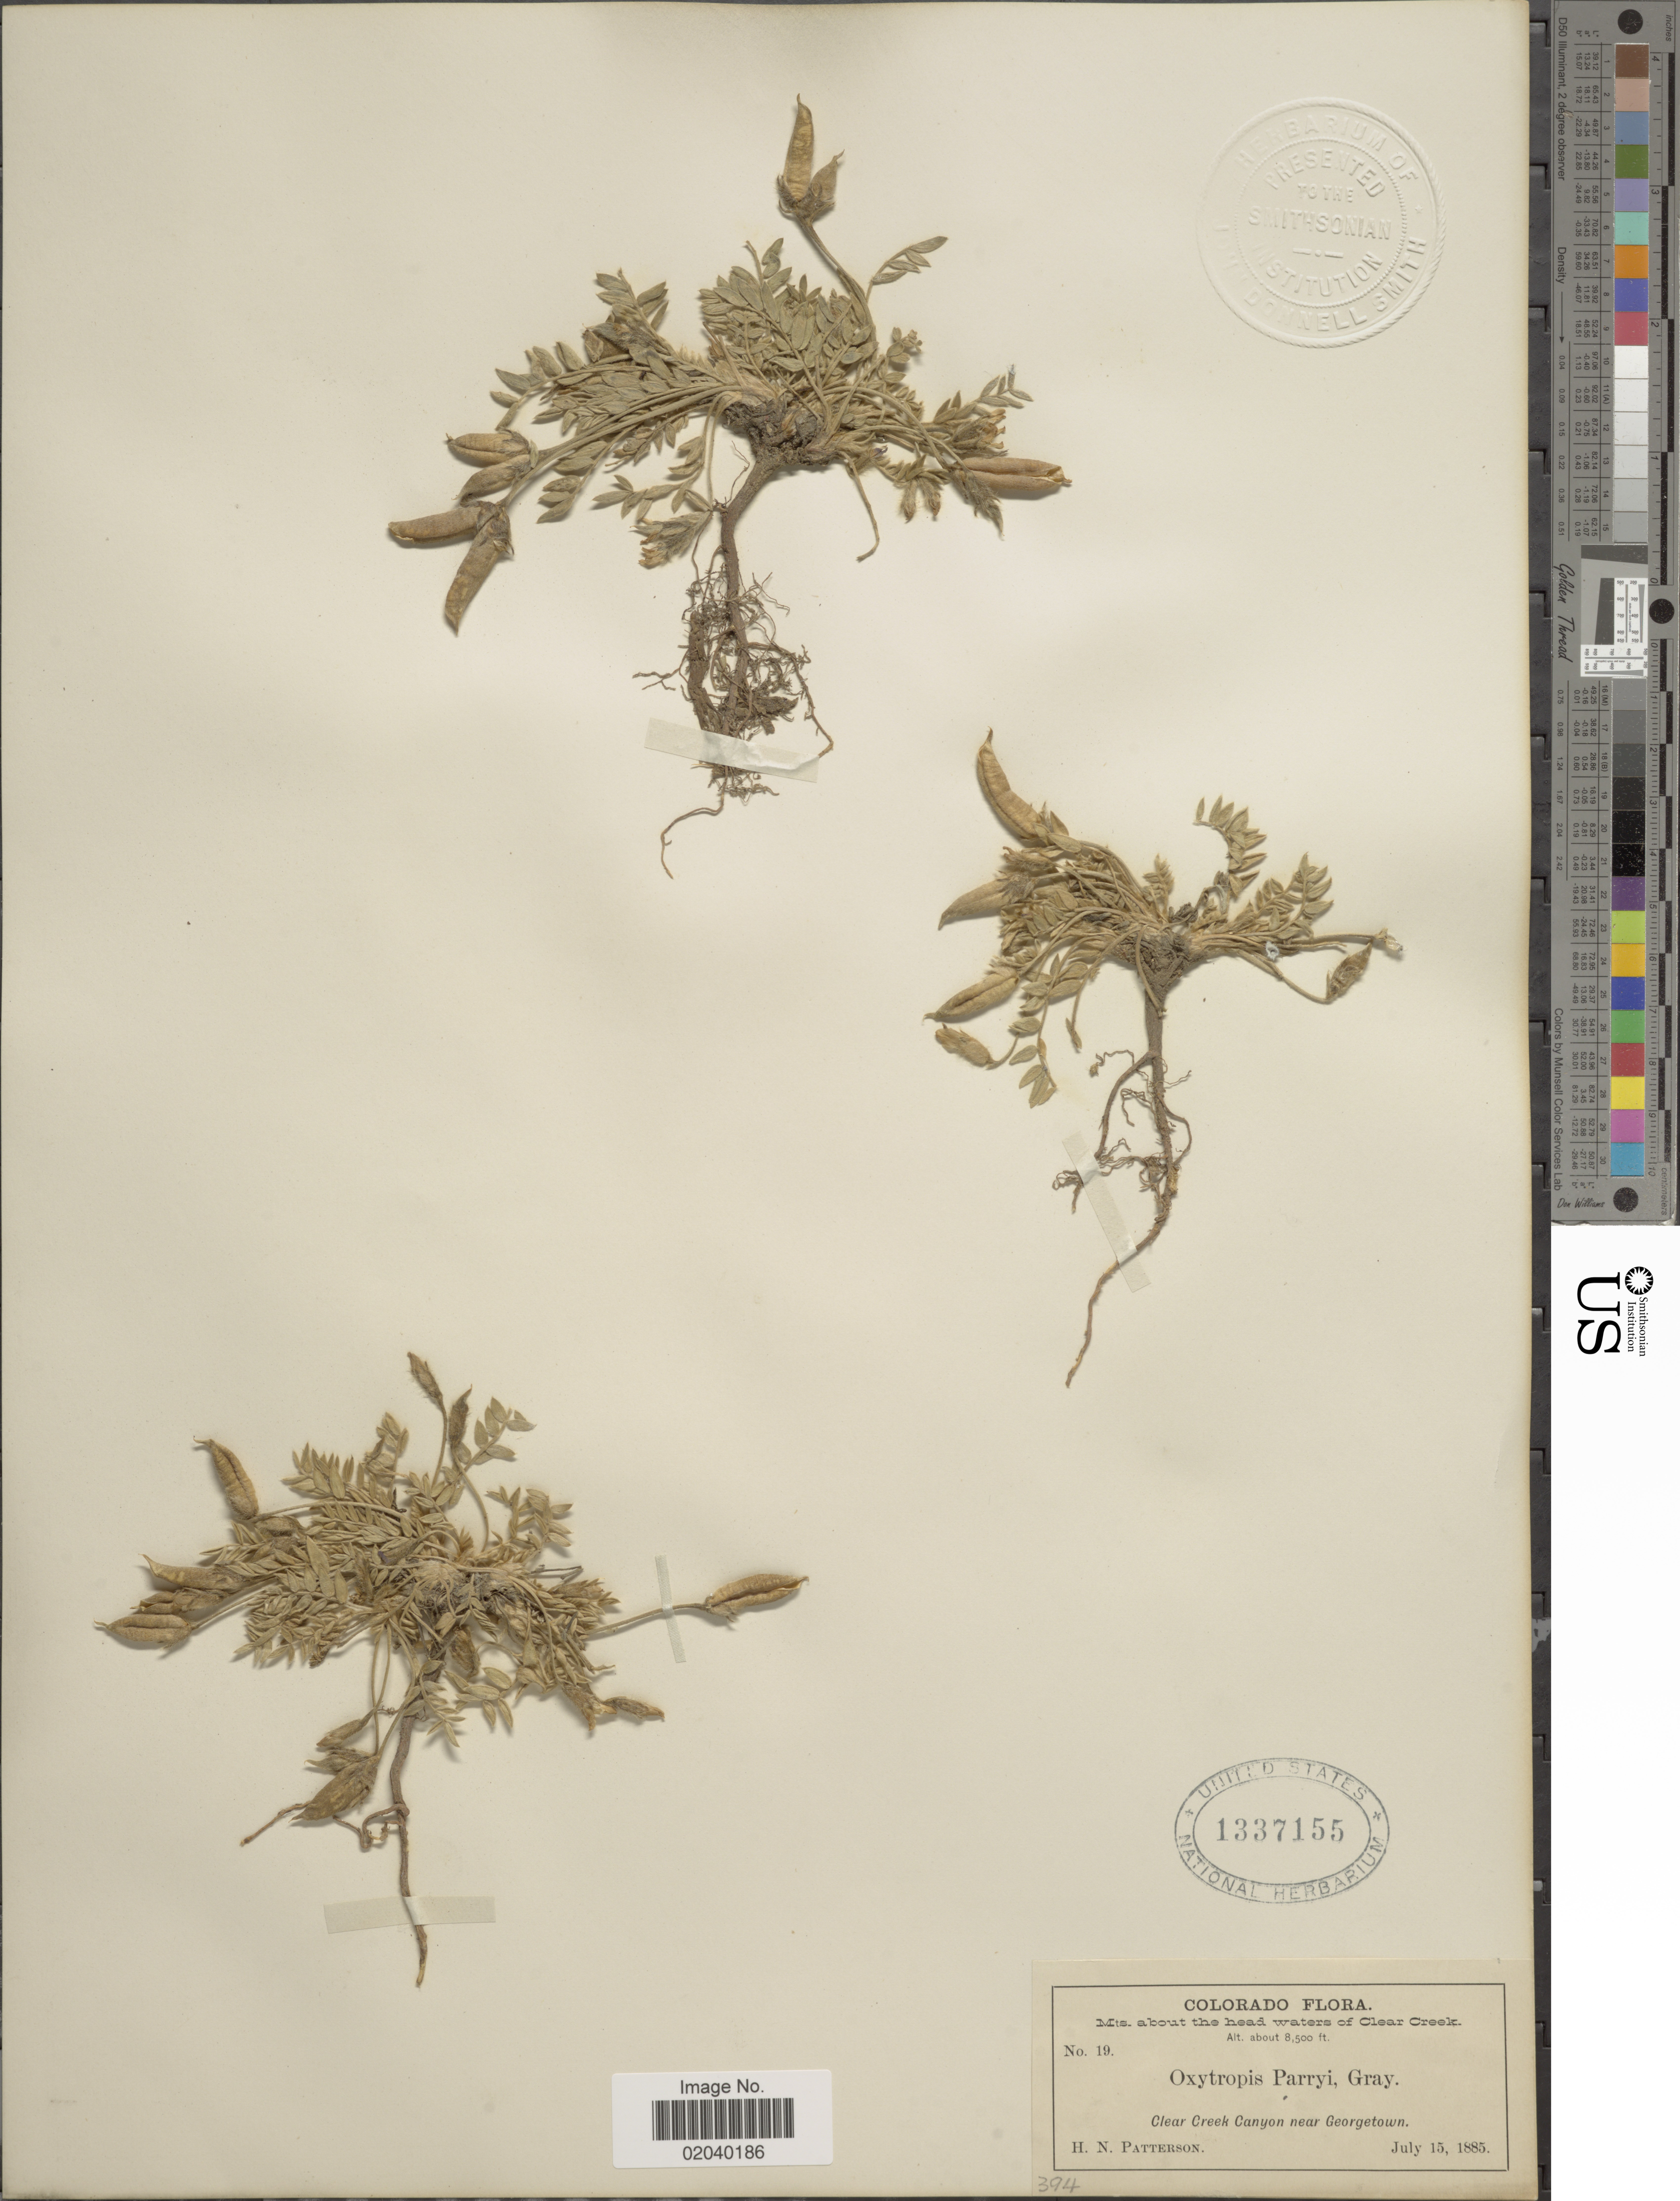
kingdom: Plantae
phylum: Tracheophyta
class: Magnoliopsida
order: Fabales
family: Fabaceae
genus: Oxytropis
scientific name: Oxytropis parryi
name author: A. Gray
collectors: H. N. Patterson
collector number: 19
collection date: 1885-07-15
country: United States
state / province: Colorado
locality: Mts about the head waters of Clear Creek, Clear Creek Canyon near Georgetown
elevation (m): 2591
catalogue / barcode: US 1337155